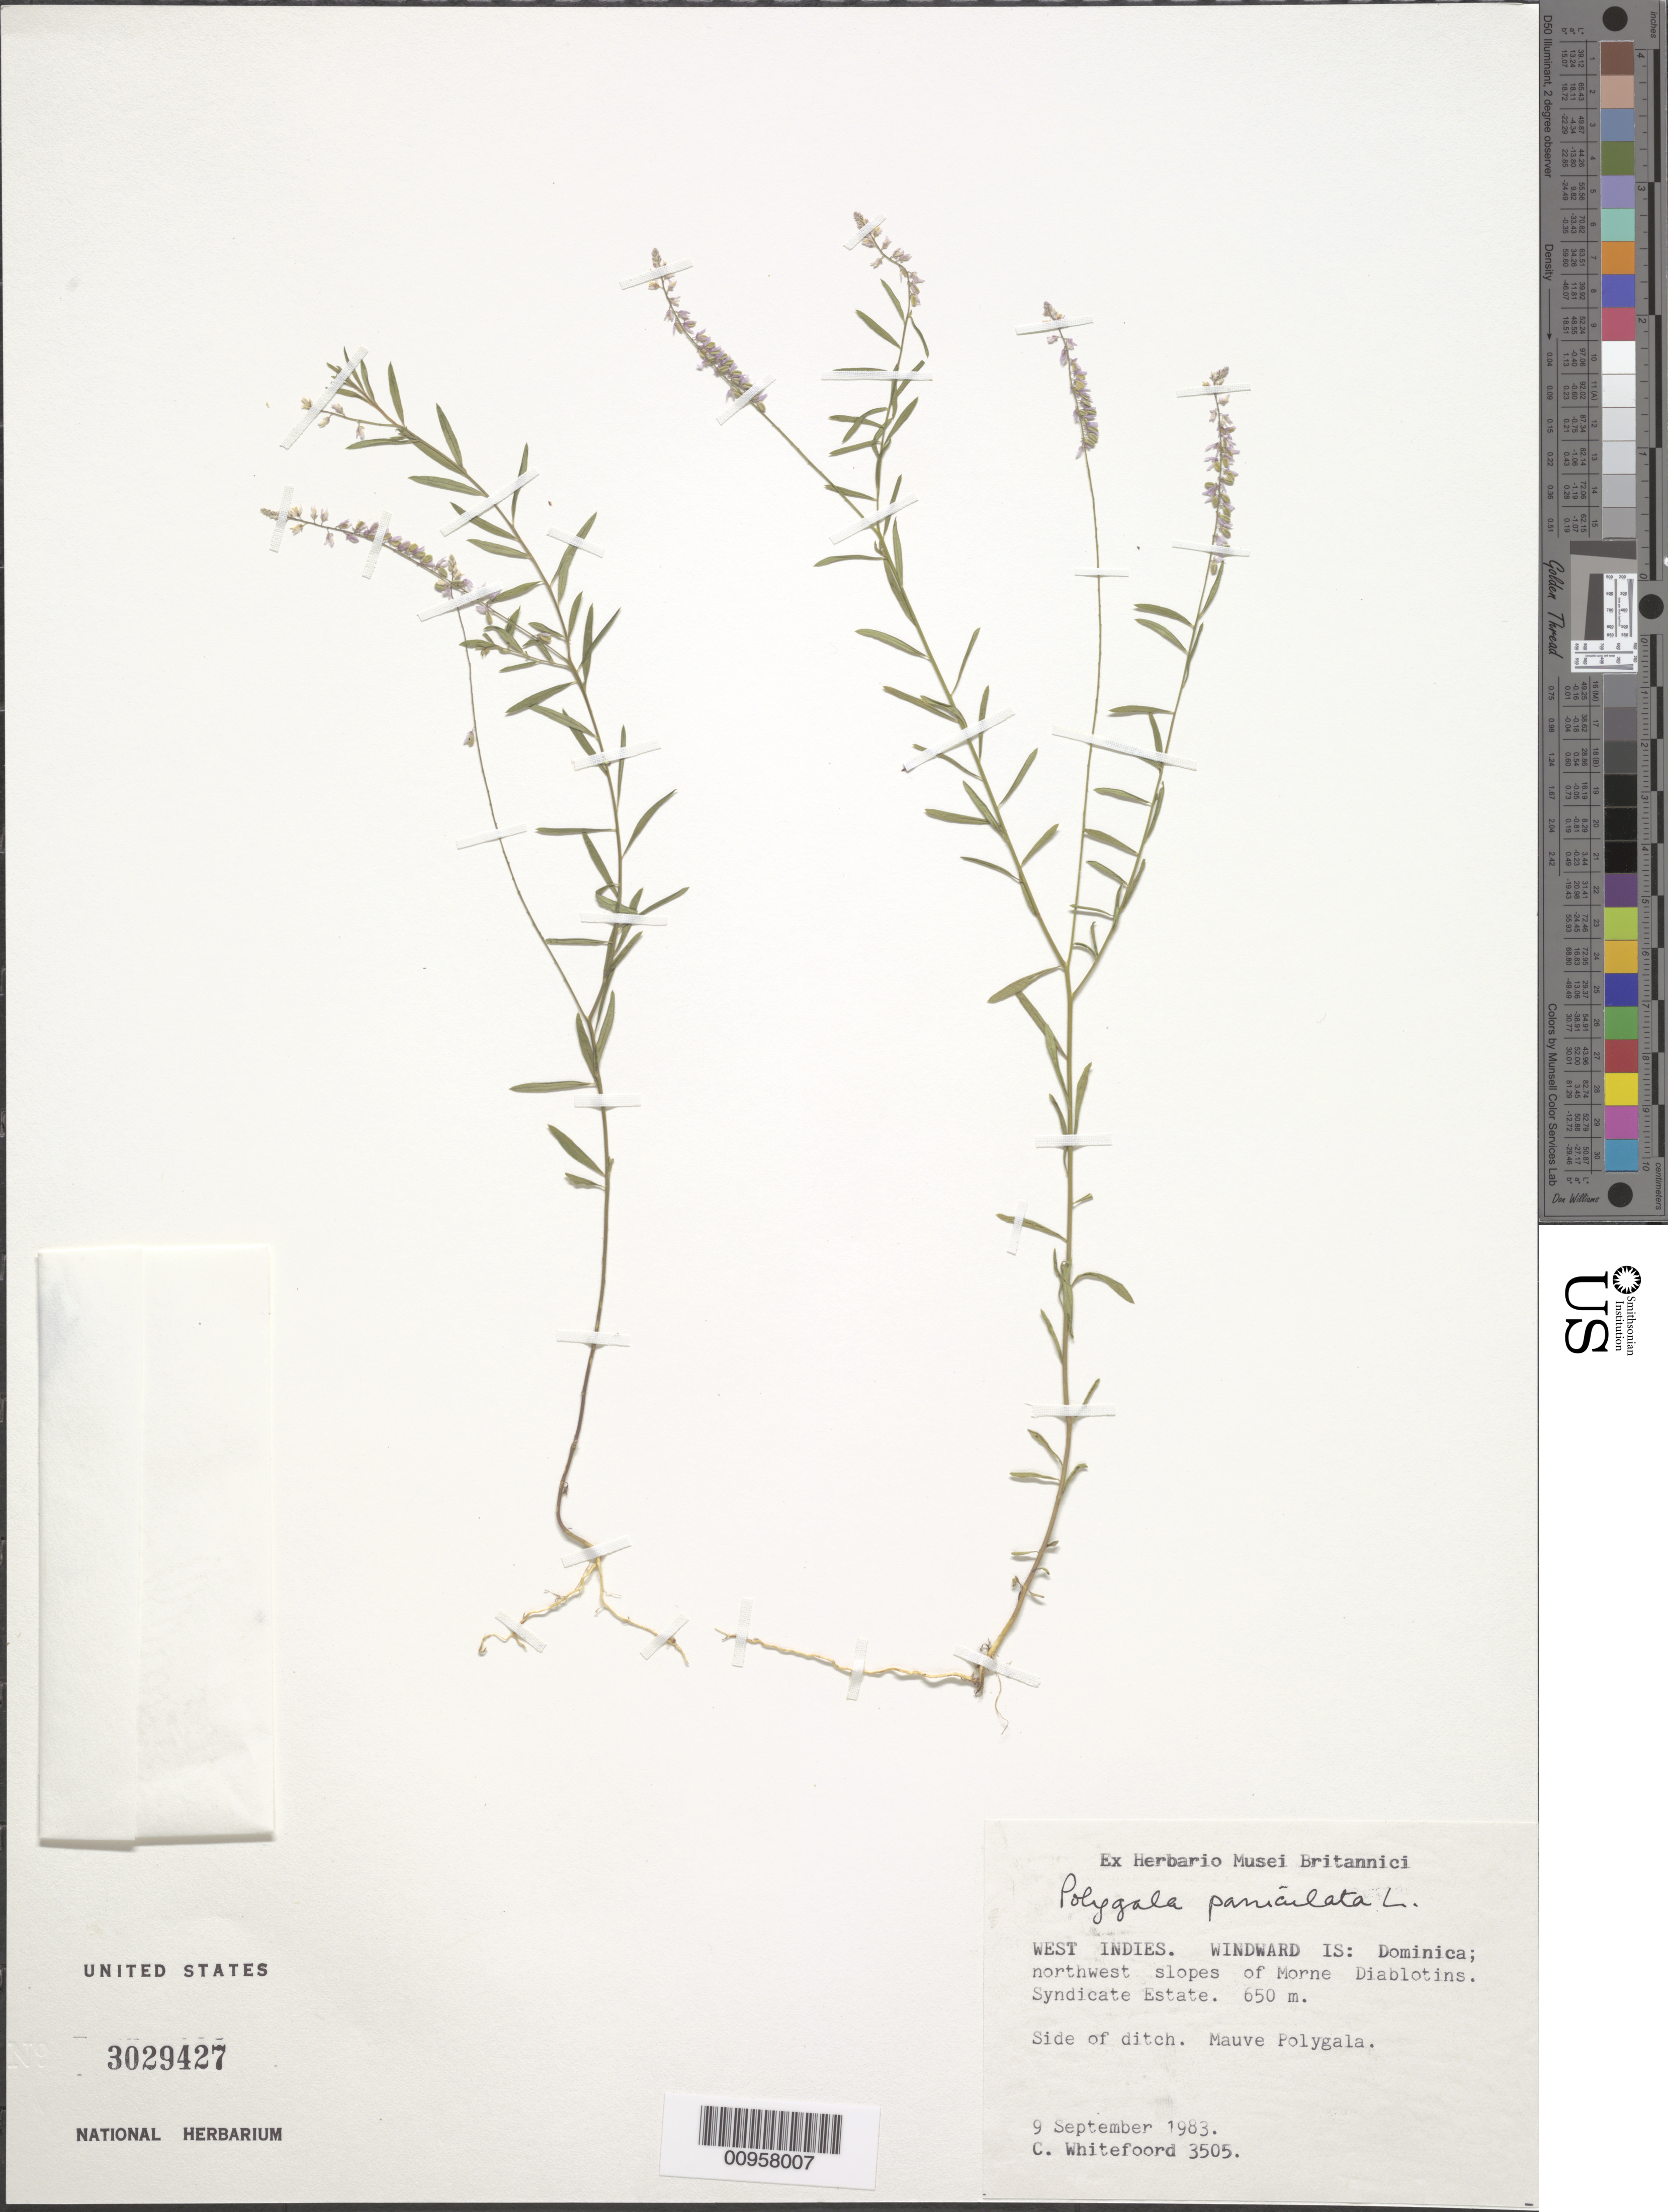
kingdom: Plantae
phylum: Tracheophyta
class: Magnoliopsida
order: Fabales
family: Polygalaceae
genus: Polygala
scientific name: Polygala paniculata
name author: L.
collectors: C. Whitefoord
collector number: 3505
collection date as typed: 09 Sep 1983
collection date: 1983-09-09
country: Dominica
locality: Northwest slopes of Morne Diablotins, Syndicate Estate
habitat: Side of ditch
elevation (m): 650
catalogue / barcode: US 3029427